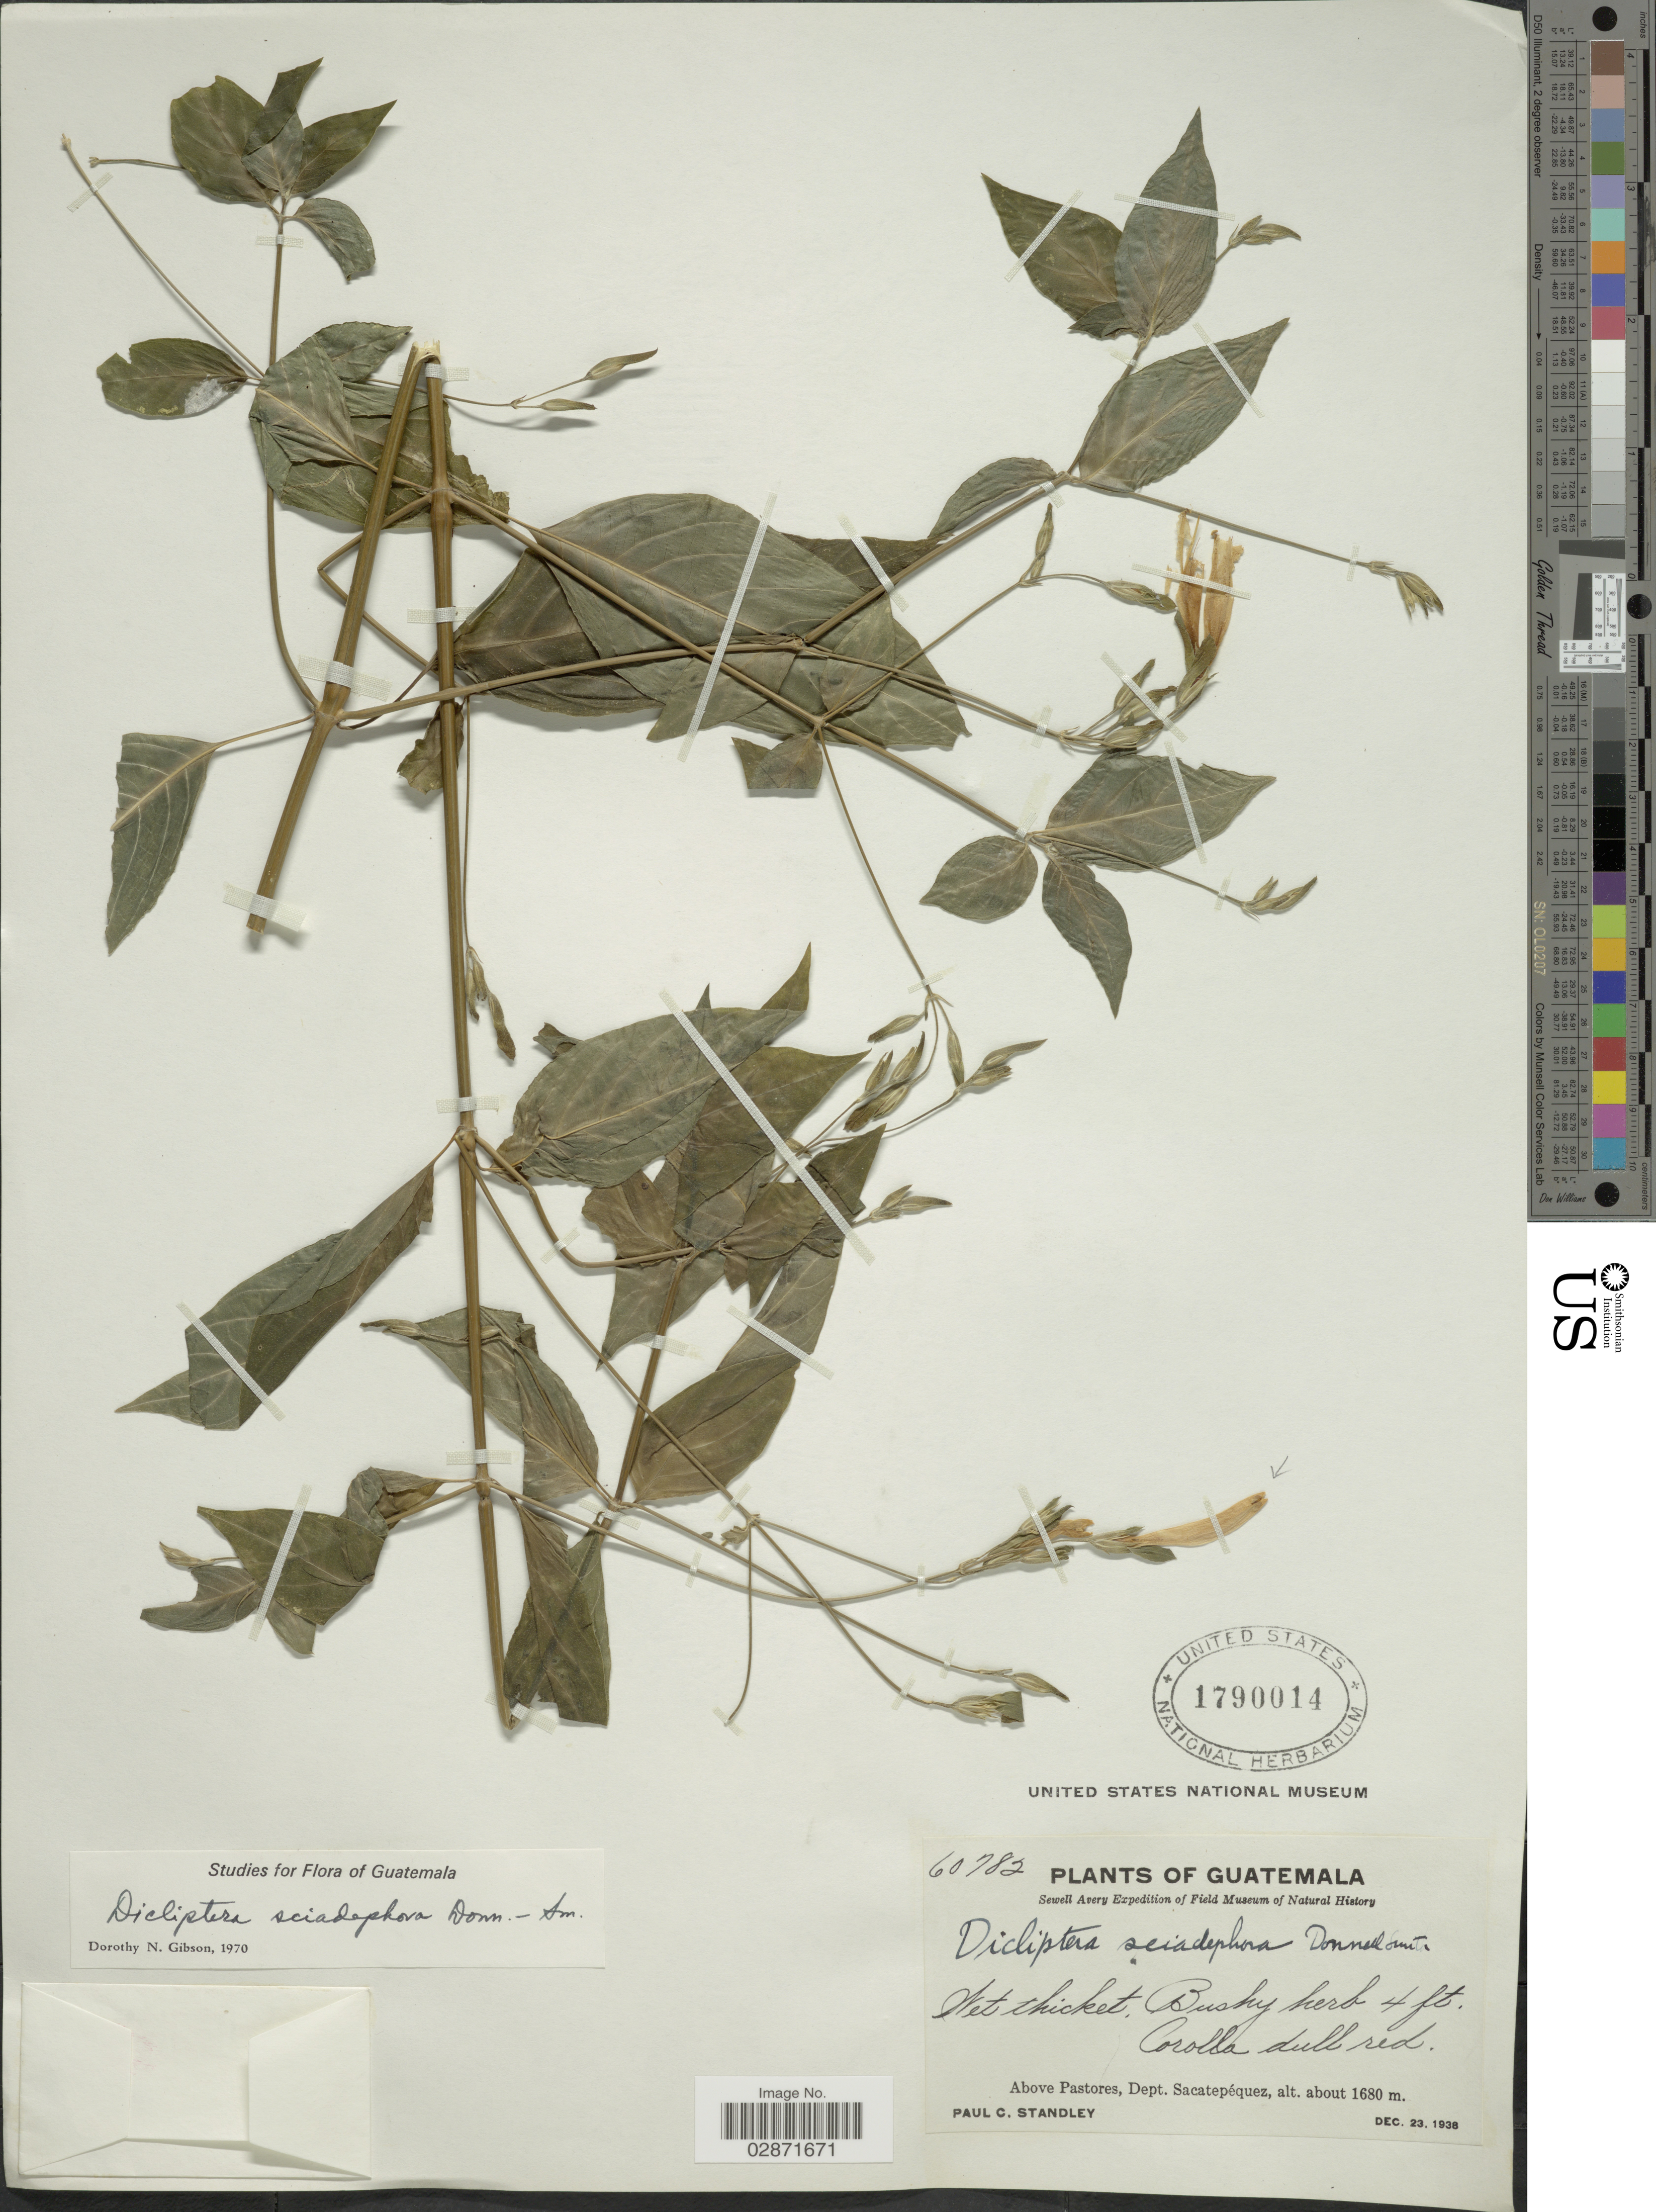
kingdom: Plantae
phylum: Tracheophyta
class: Magnoliopsida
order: Lamiales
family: Acanthaceae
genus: Dicliptera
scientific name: Dicliptera sciadephora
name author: Donn. Sm.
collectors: P. C. Standley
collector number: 60782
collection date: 1938-12-23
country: Guatemala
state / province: Sacatepéquez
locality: Above Pastores, Dept. Sacatépequez.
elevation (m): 1680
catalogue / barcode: US 1790014